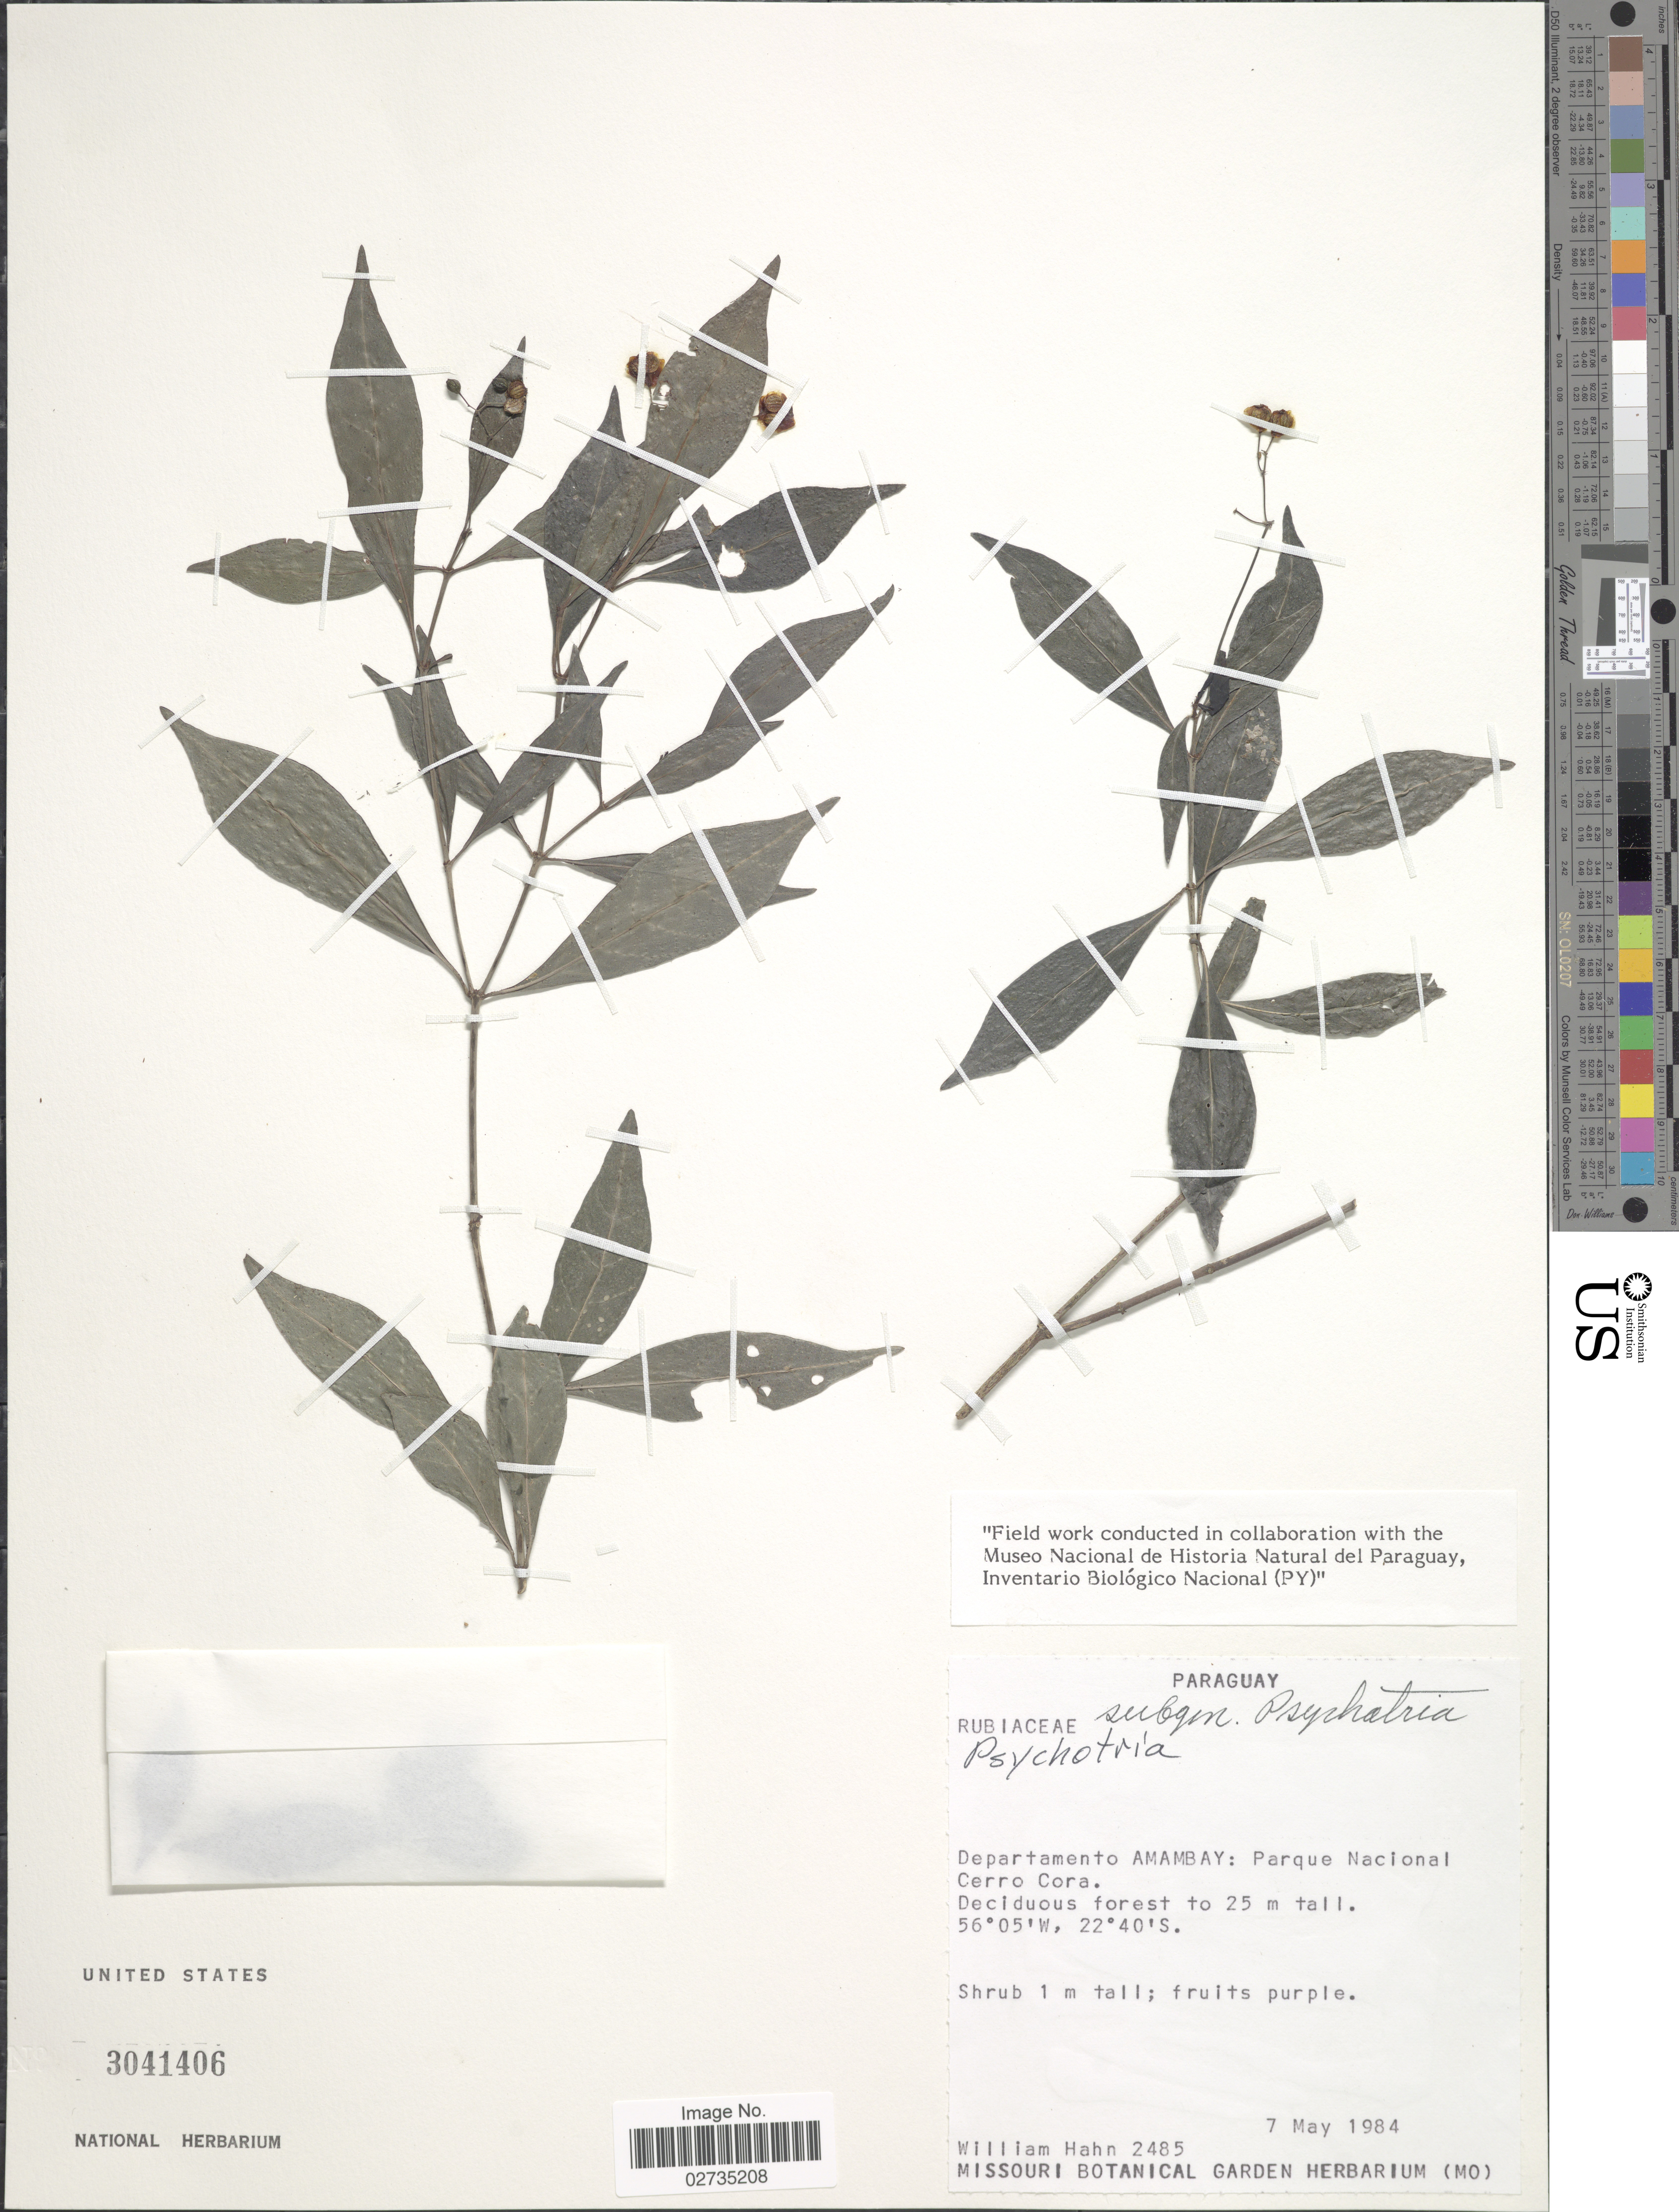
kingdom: Plantae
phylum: Tracheophyta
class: Magnoliopsida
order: Gentianales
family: Rubiaceae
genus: Psychotria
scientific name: Psychotria sp.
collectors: W. J. Hahn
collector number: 2485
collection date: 1984-05-07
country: Paraguay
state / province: Amambay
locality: Departamento Amambay: Parque Nacional Cerro Cora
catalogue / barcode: US 3041406